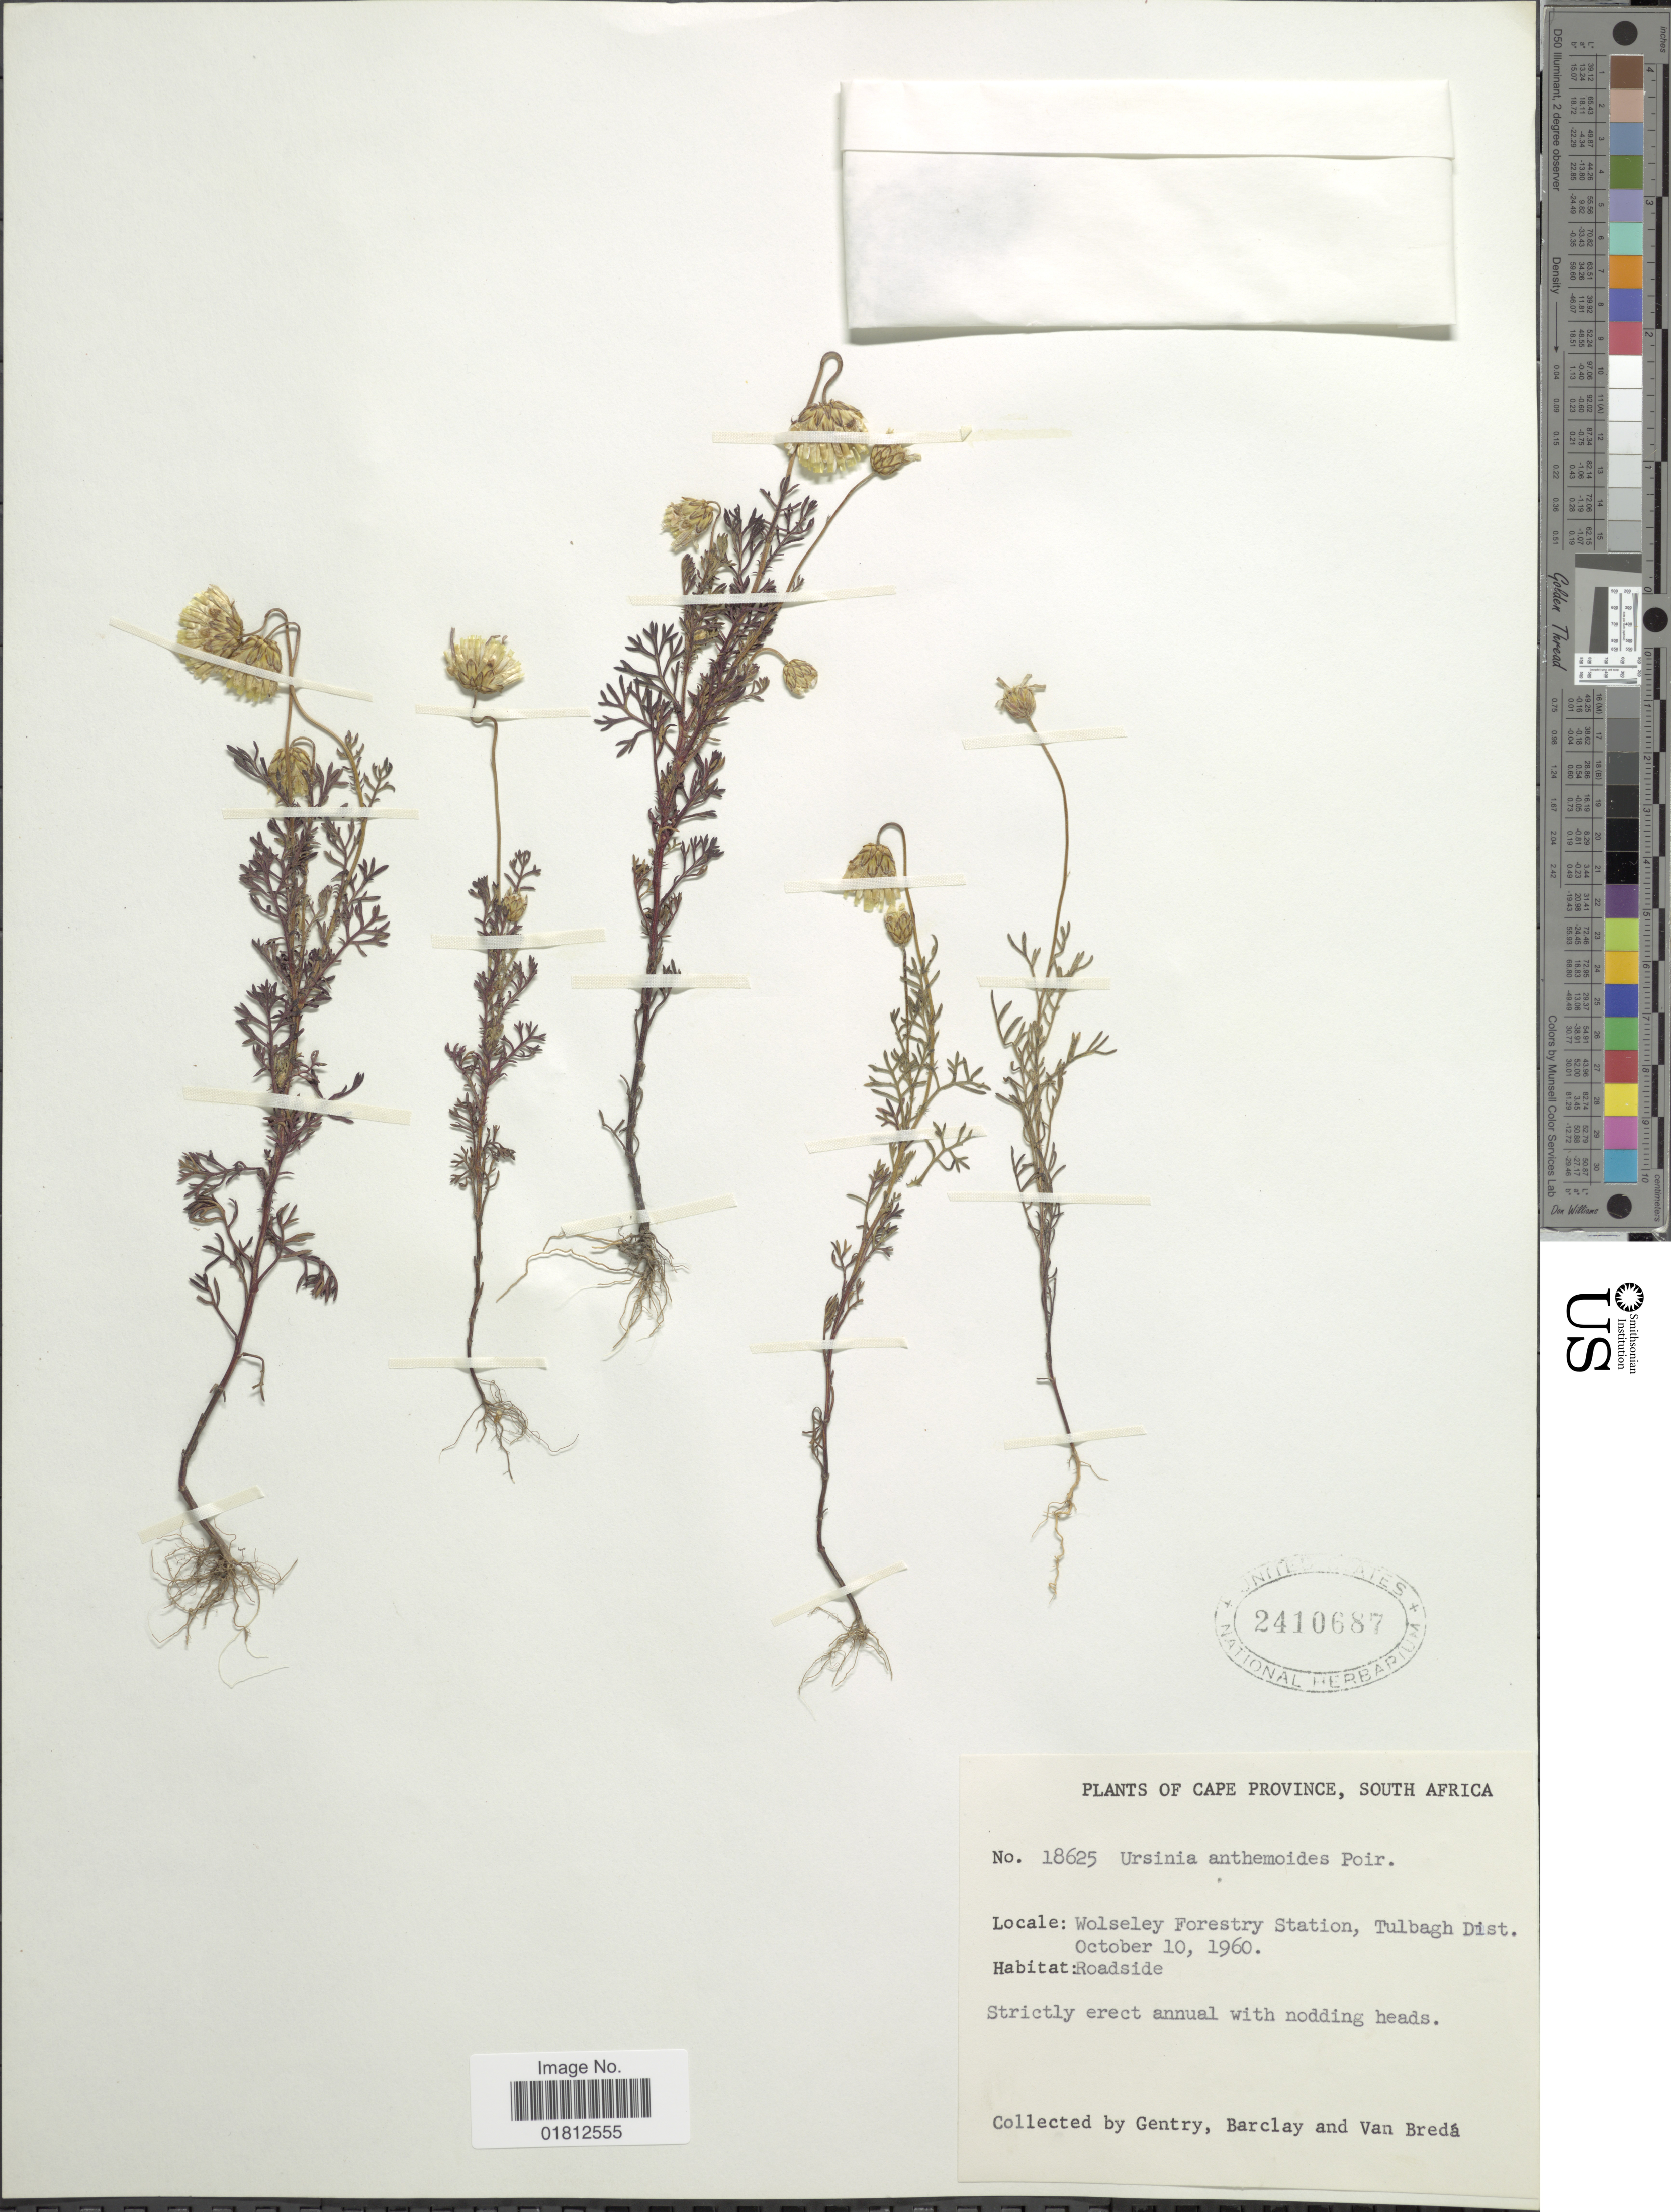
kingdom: Plantae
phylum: Tracheophyta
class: Magnoliopsida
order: Asterales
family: Asteraceae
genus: Ursinia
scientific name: Ursinia anthemoides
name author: (L.) Poir.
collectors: Gentry, --, -- Barclay & Van Bredá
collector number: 18625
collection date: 1960-10-10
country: South Africa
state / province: Western Cape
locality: Wolseley Forestry Station, Tulbagh Dist., roadside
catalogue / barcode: US 2410687